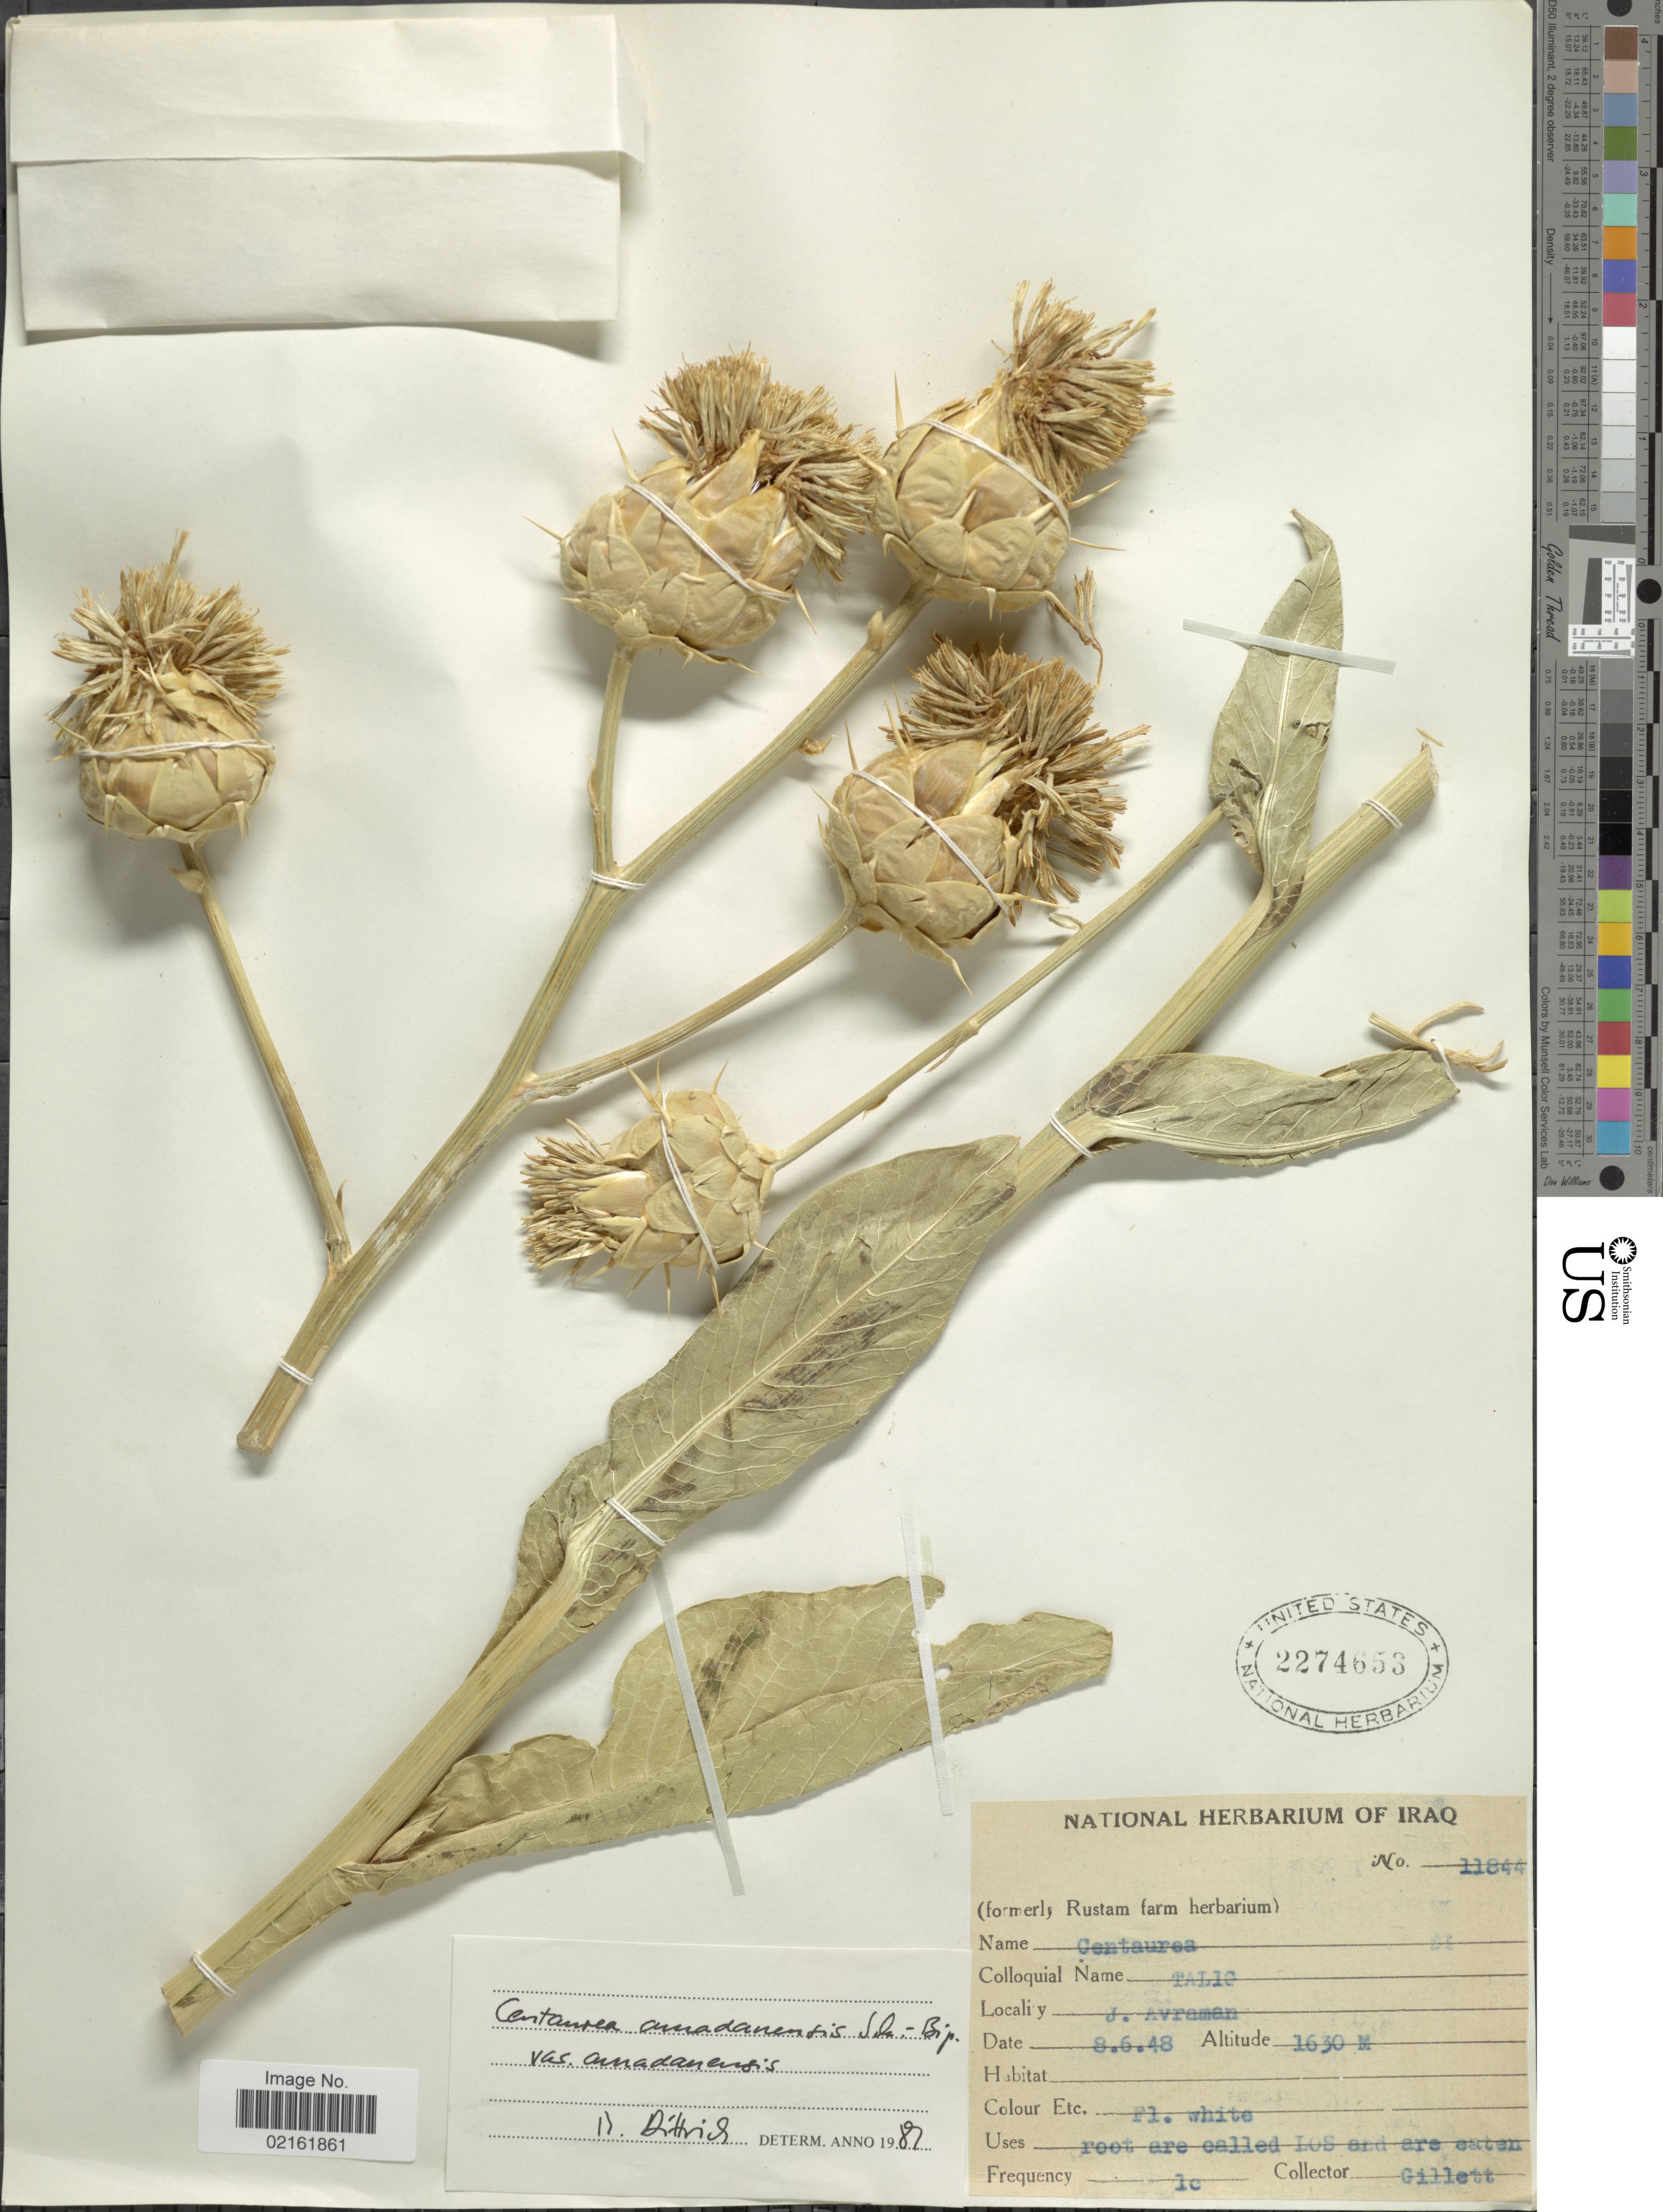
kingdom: Plantae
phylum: Tracheophyta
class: Magnoliopsida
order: Asterales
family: Asteraceae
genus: Centaurea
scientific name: Centaurea amadanensis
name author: Sch. Bip.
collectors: Gillett, --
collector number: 11844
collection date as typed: Transcribed d/m/y: 8/6/48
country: Iraq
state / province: As Sulaymānīyah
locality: J. Avraman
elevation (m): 1630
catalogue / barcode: US 2274653